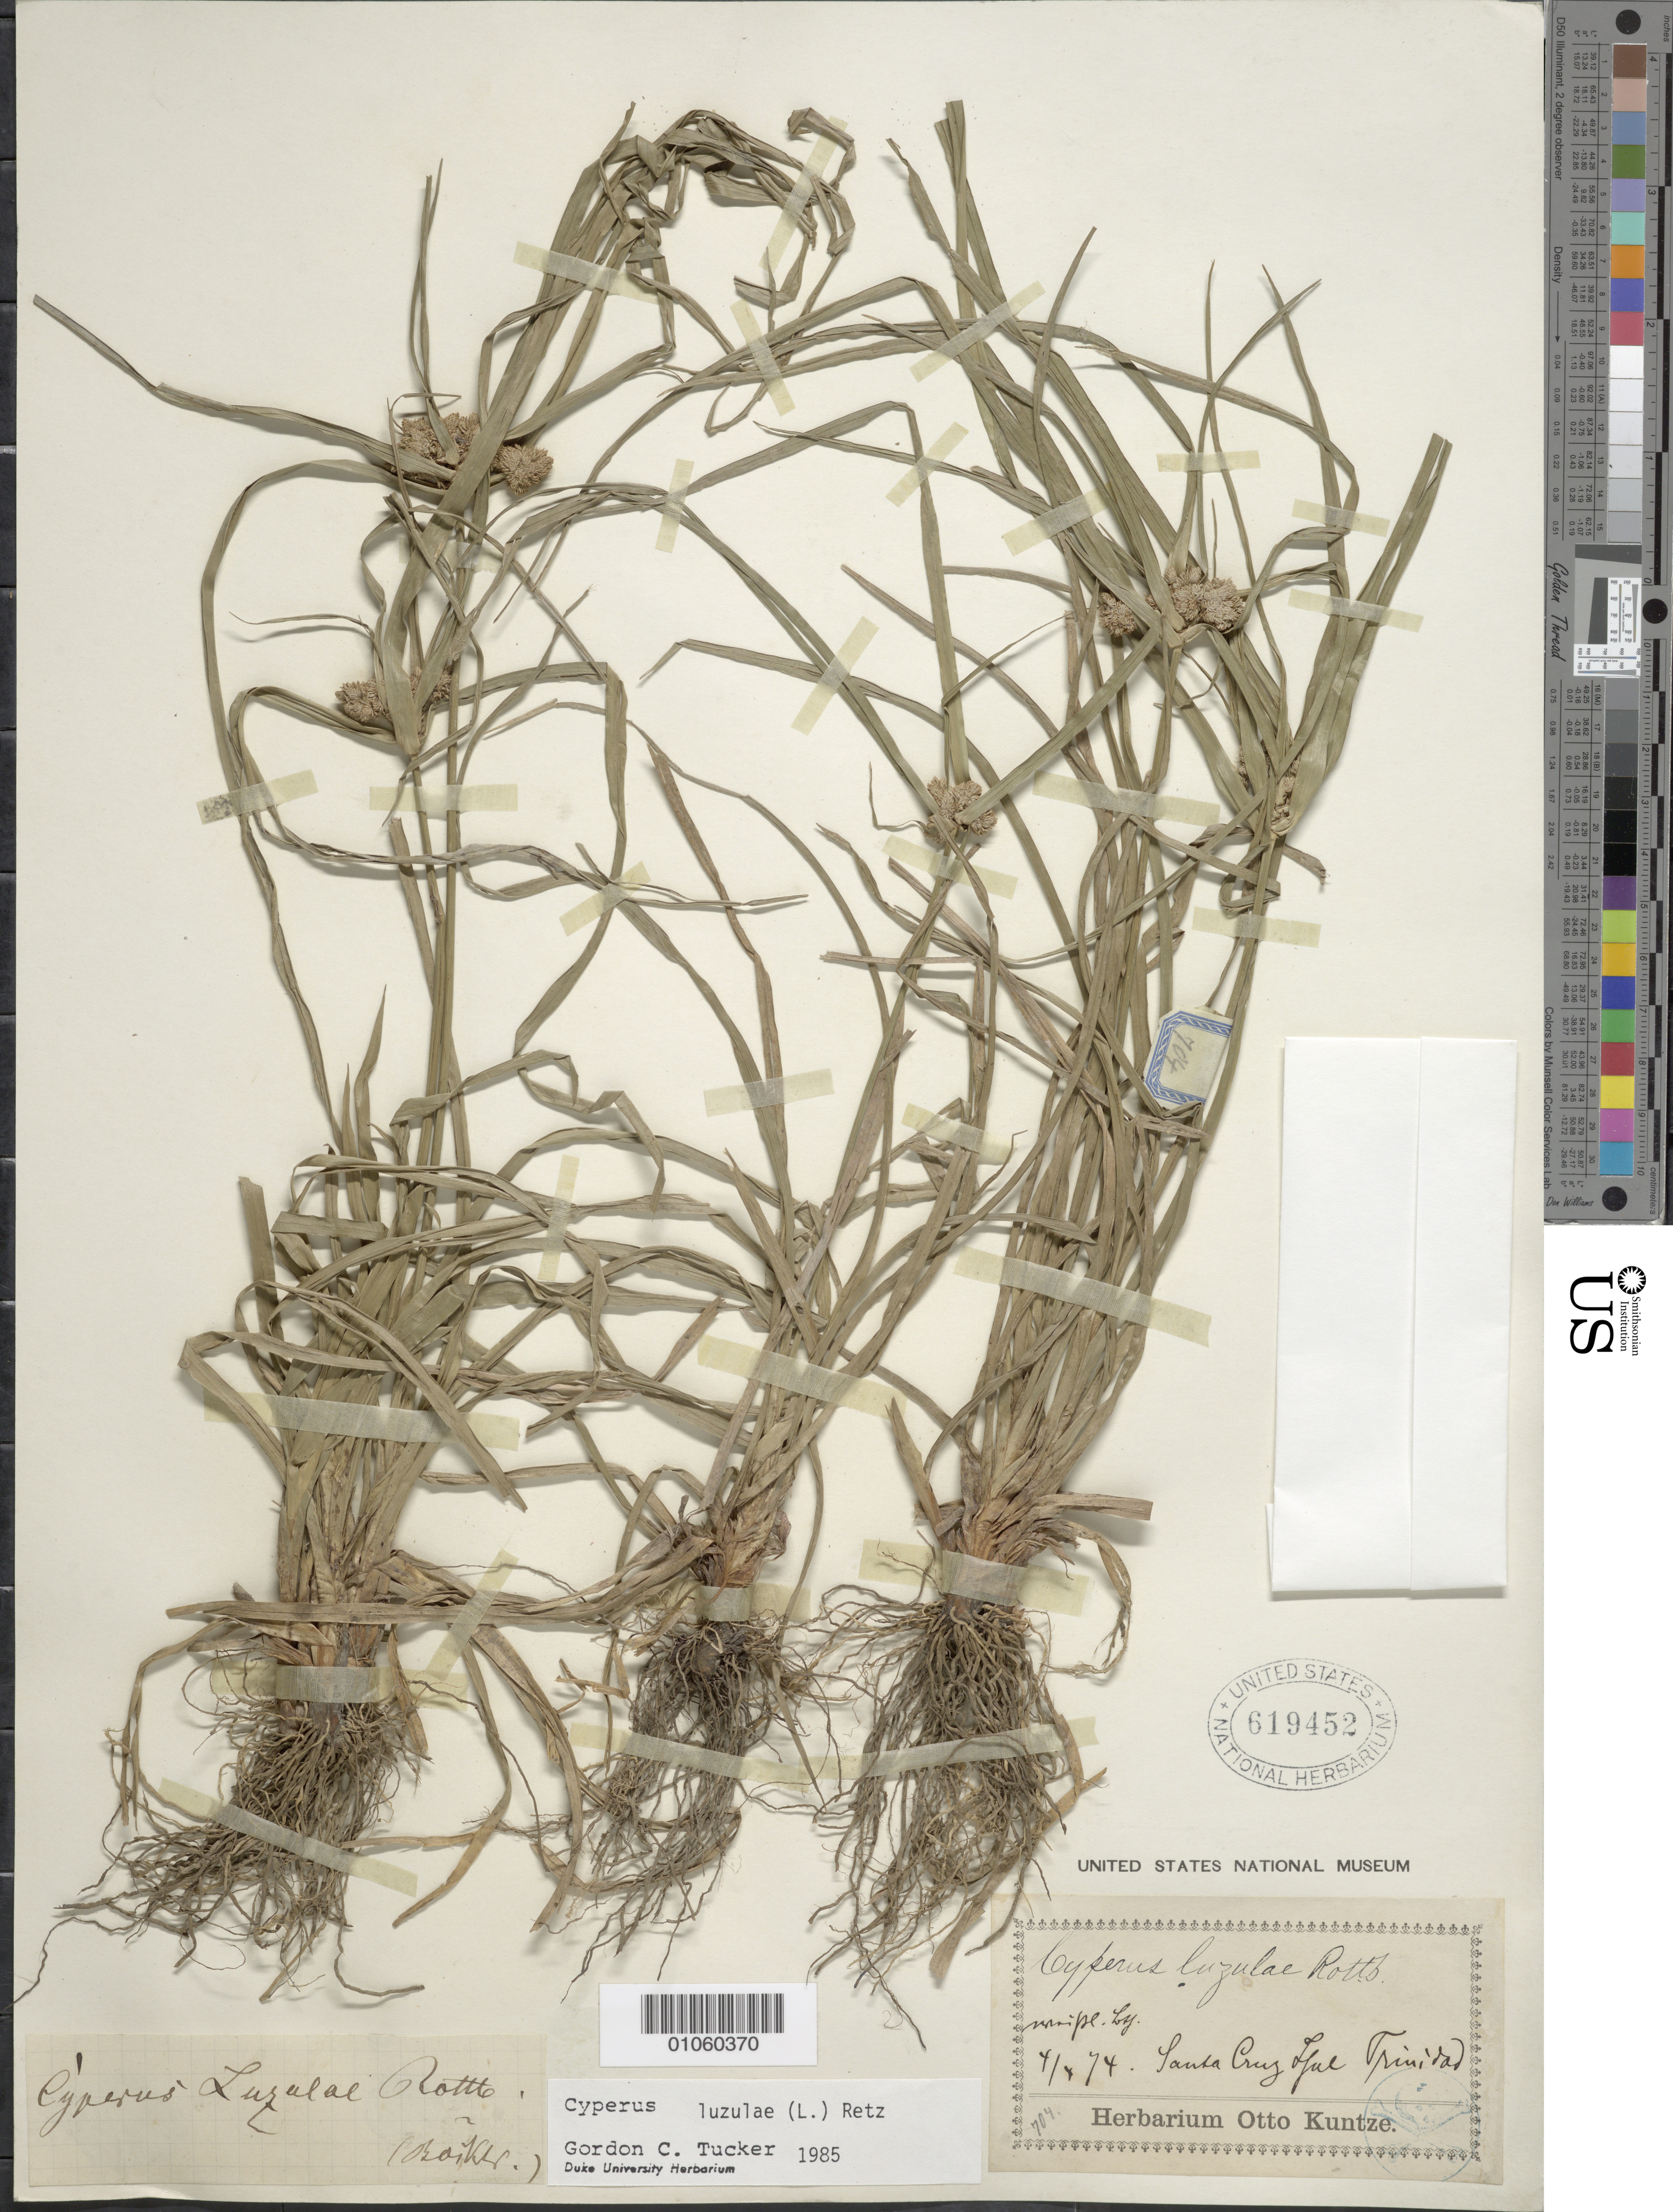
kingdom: Plantae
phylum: Tracheophyta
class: Liliopsida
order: Poales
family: Cyperaceae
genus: Cyperus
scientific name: Cyperus luzulae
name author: (L.) Rottb. ex Retz.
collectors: C.E.O. Kuntze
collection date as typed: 04 Apr 1874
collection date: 1874-04-04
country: Trinidad and Tobago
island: Trinidad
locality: Santa Cruz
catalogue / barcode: US 619452